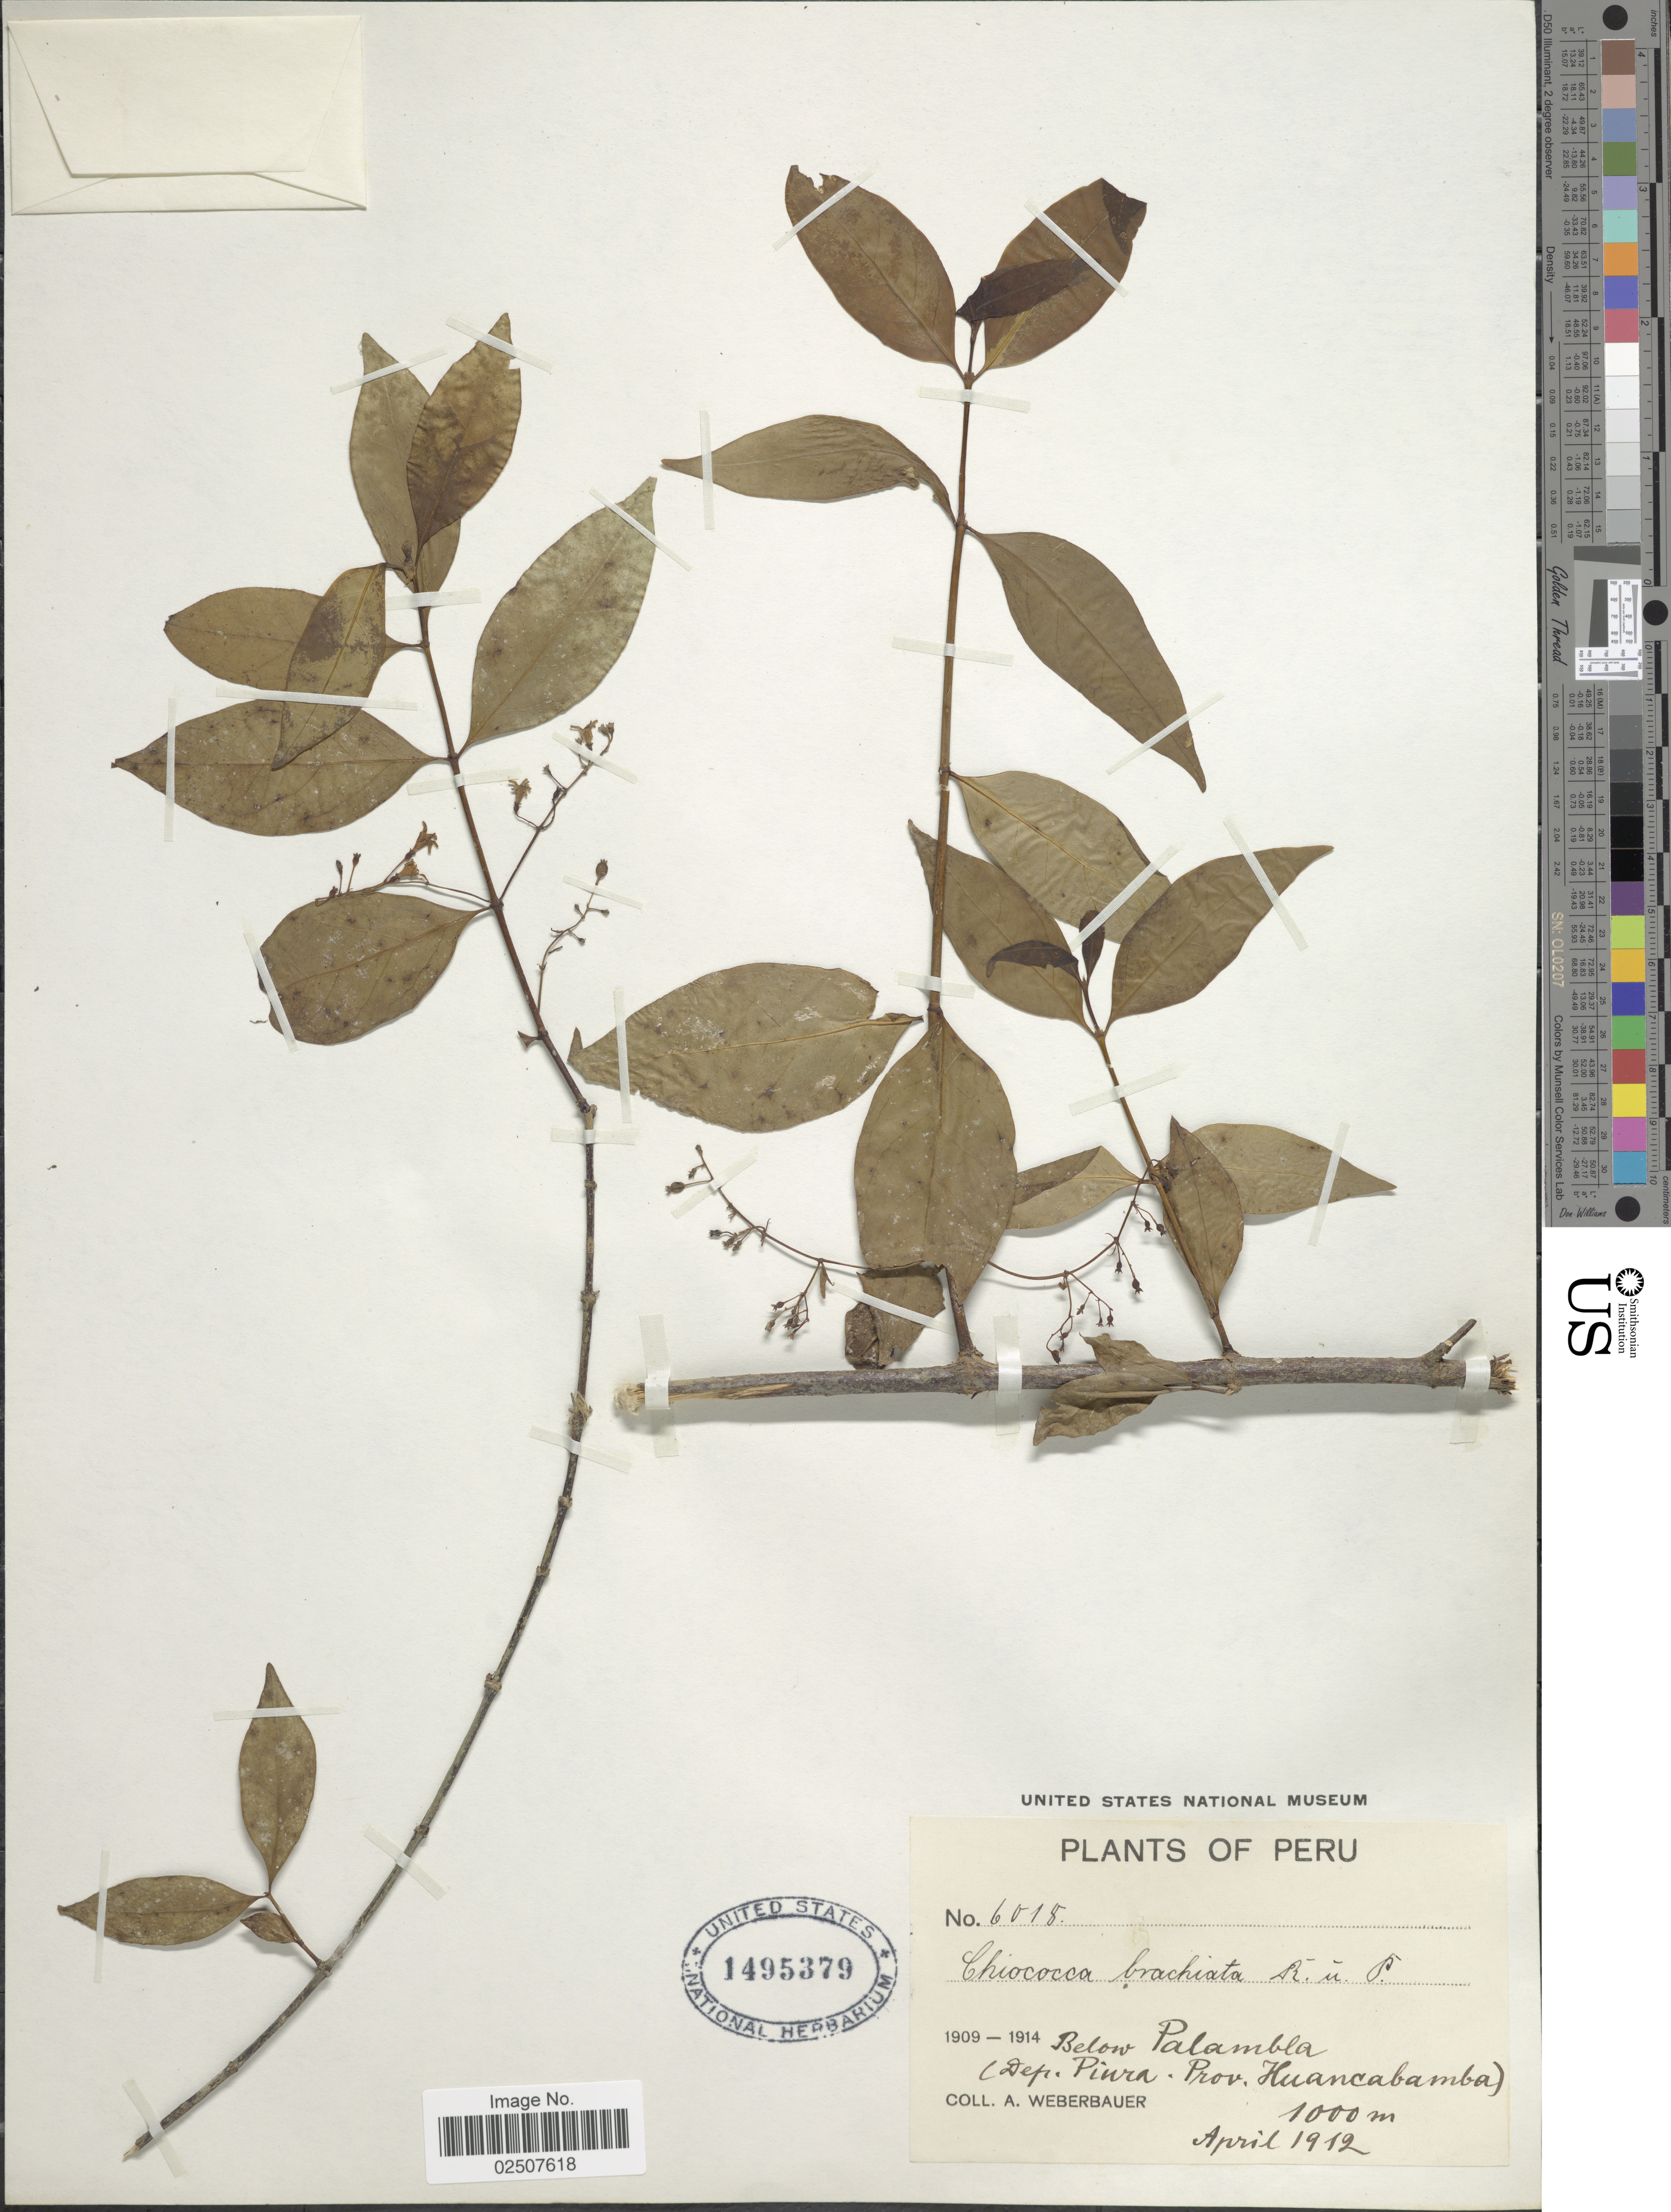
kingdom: Plantae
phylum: Tracheophyta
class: Magnoliopsida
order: Gentianales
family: Rubiaceae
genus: Chiococca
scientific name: Chiococca alba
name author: (L.) Hitchc.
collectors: A. Weberbauer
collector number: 6018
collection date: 1912-04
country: Peru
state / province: Piura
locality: Below Palambla (Dep. Piura, Prov. Huancabamba)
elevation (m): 1000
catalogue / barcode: US 1495379